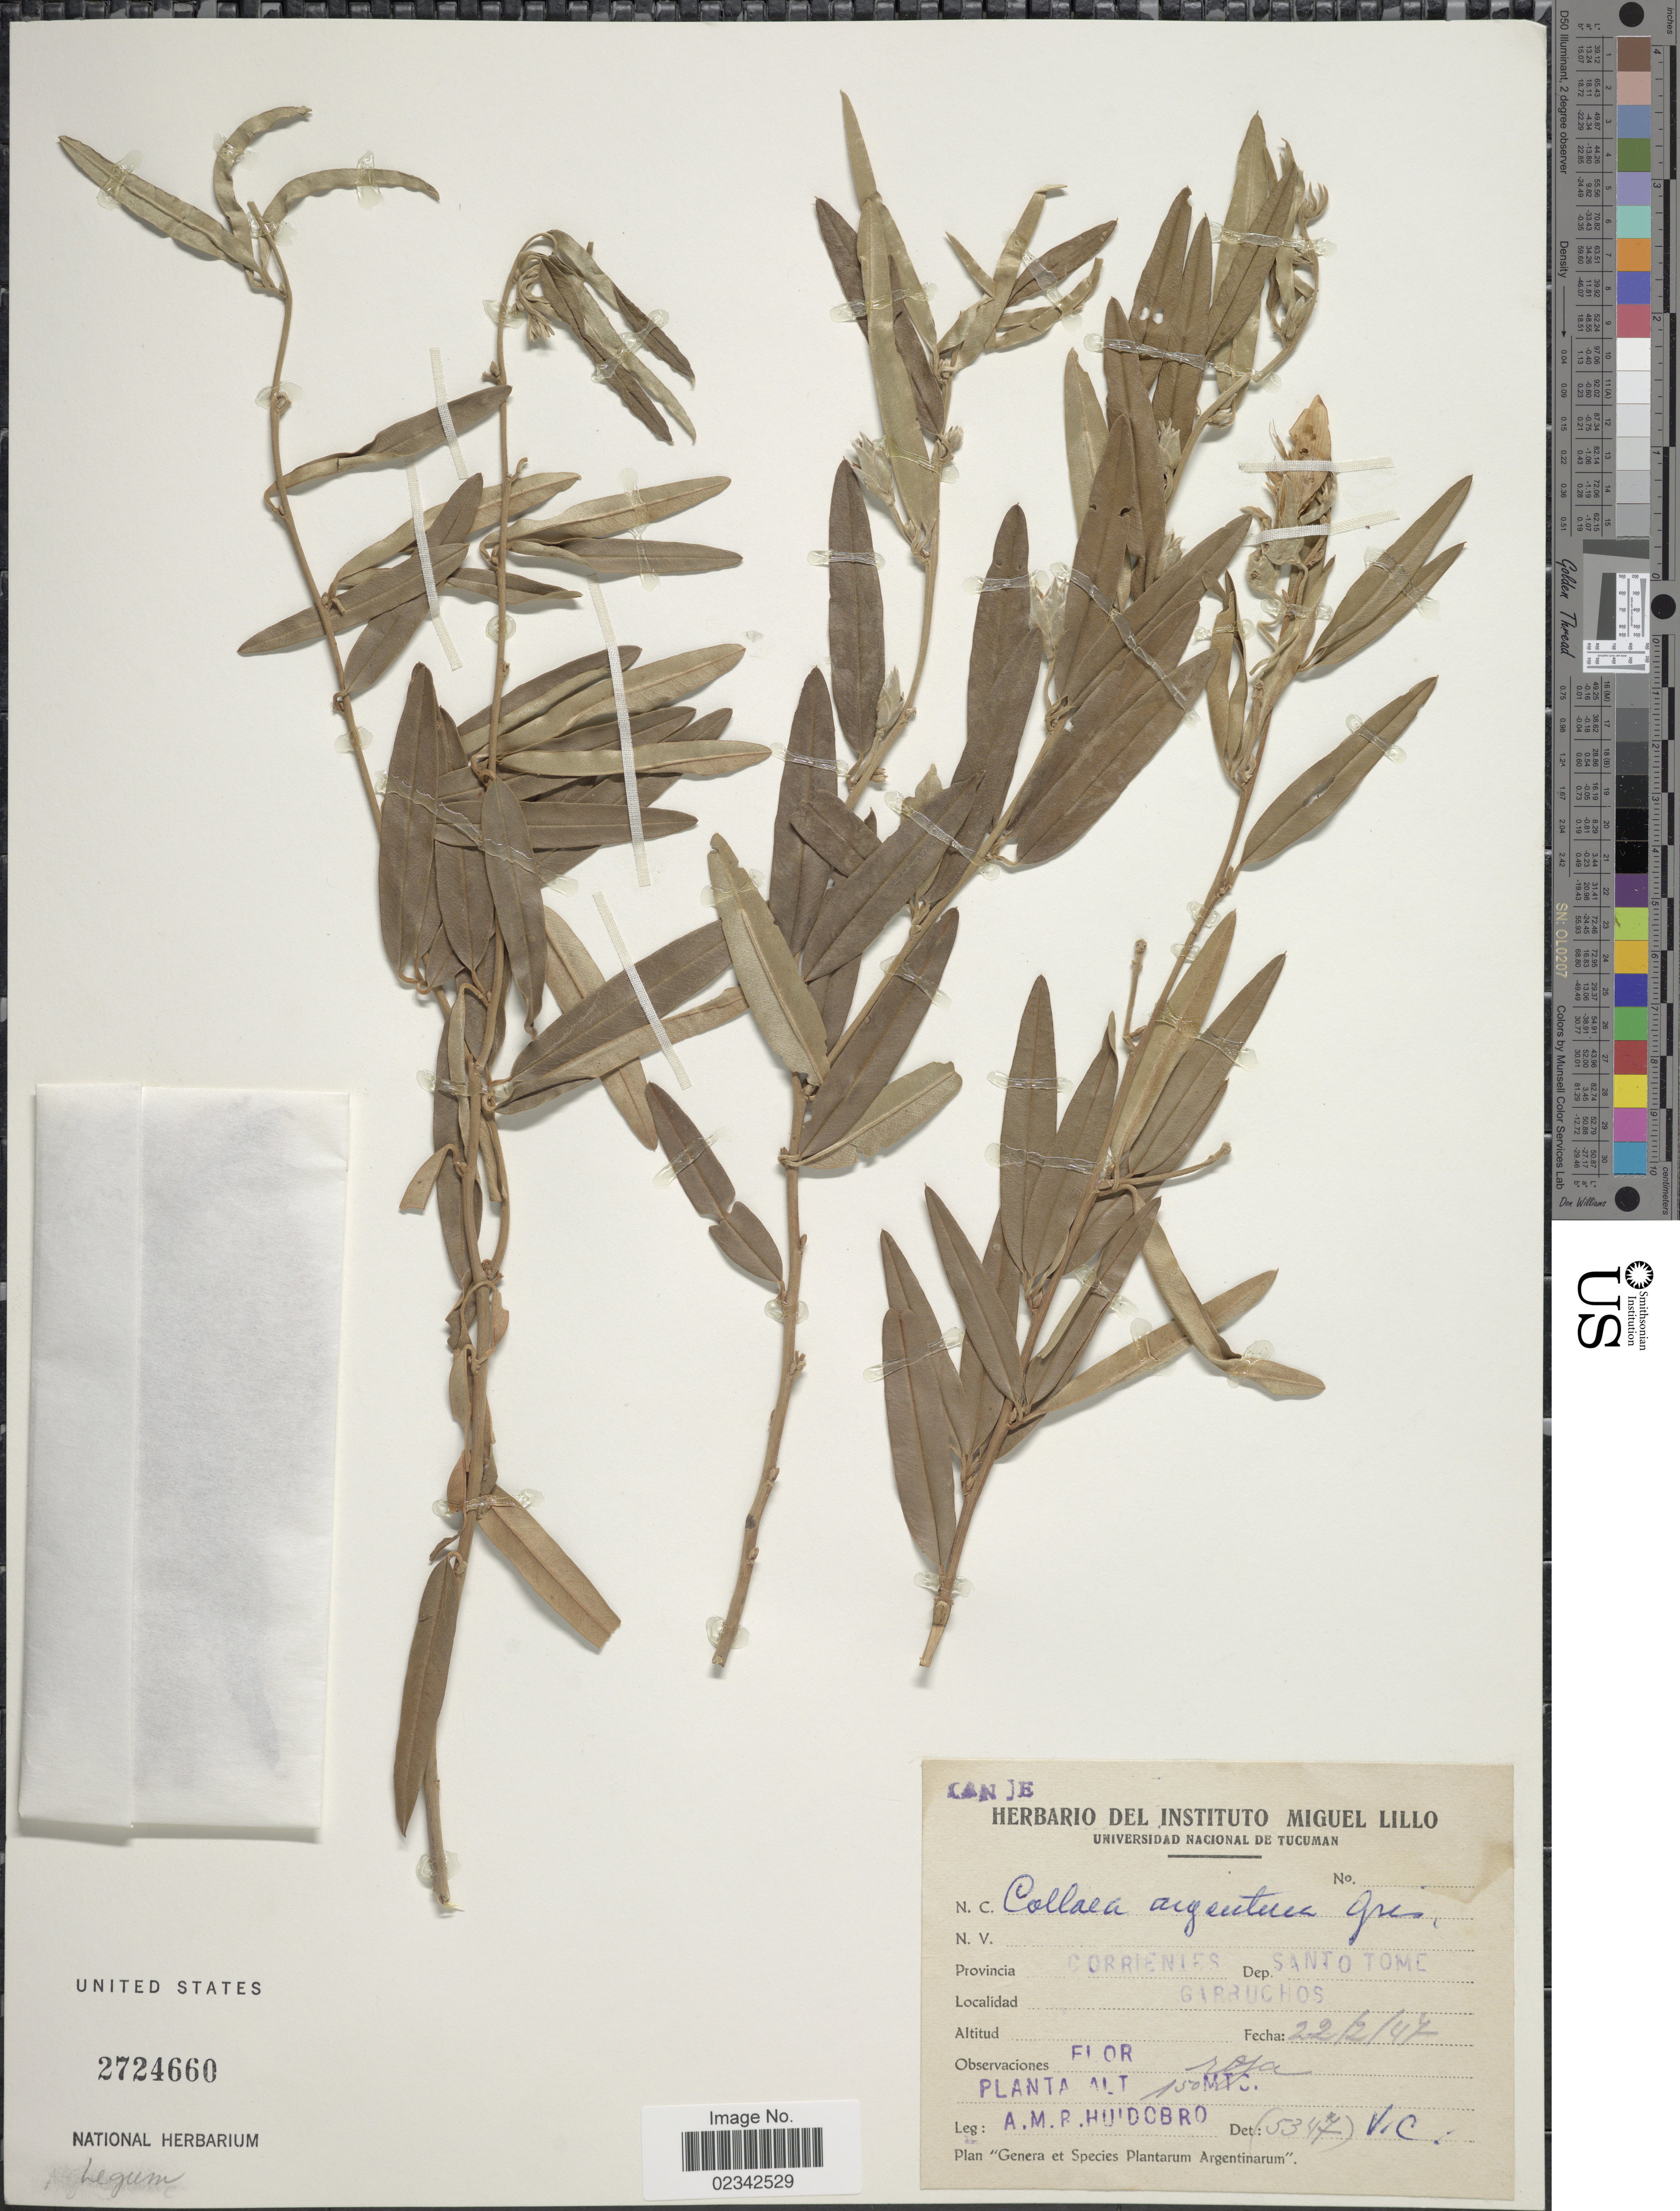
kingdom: Plantae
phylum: Tracheophyta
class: Magnoliopsida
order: Fabales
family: Fabaceae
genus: Collaea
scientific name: Collaea argentina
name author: Griseb.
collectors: A. M. R. Huidobro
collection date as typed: Transcribed d/m/y: 22/2/47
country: Argentina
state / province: Corrientes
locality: Dep. Santo Tome, Garruchos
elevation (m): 150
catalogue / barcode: US 2724660